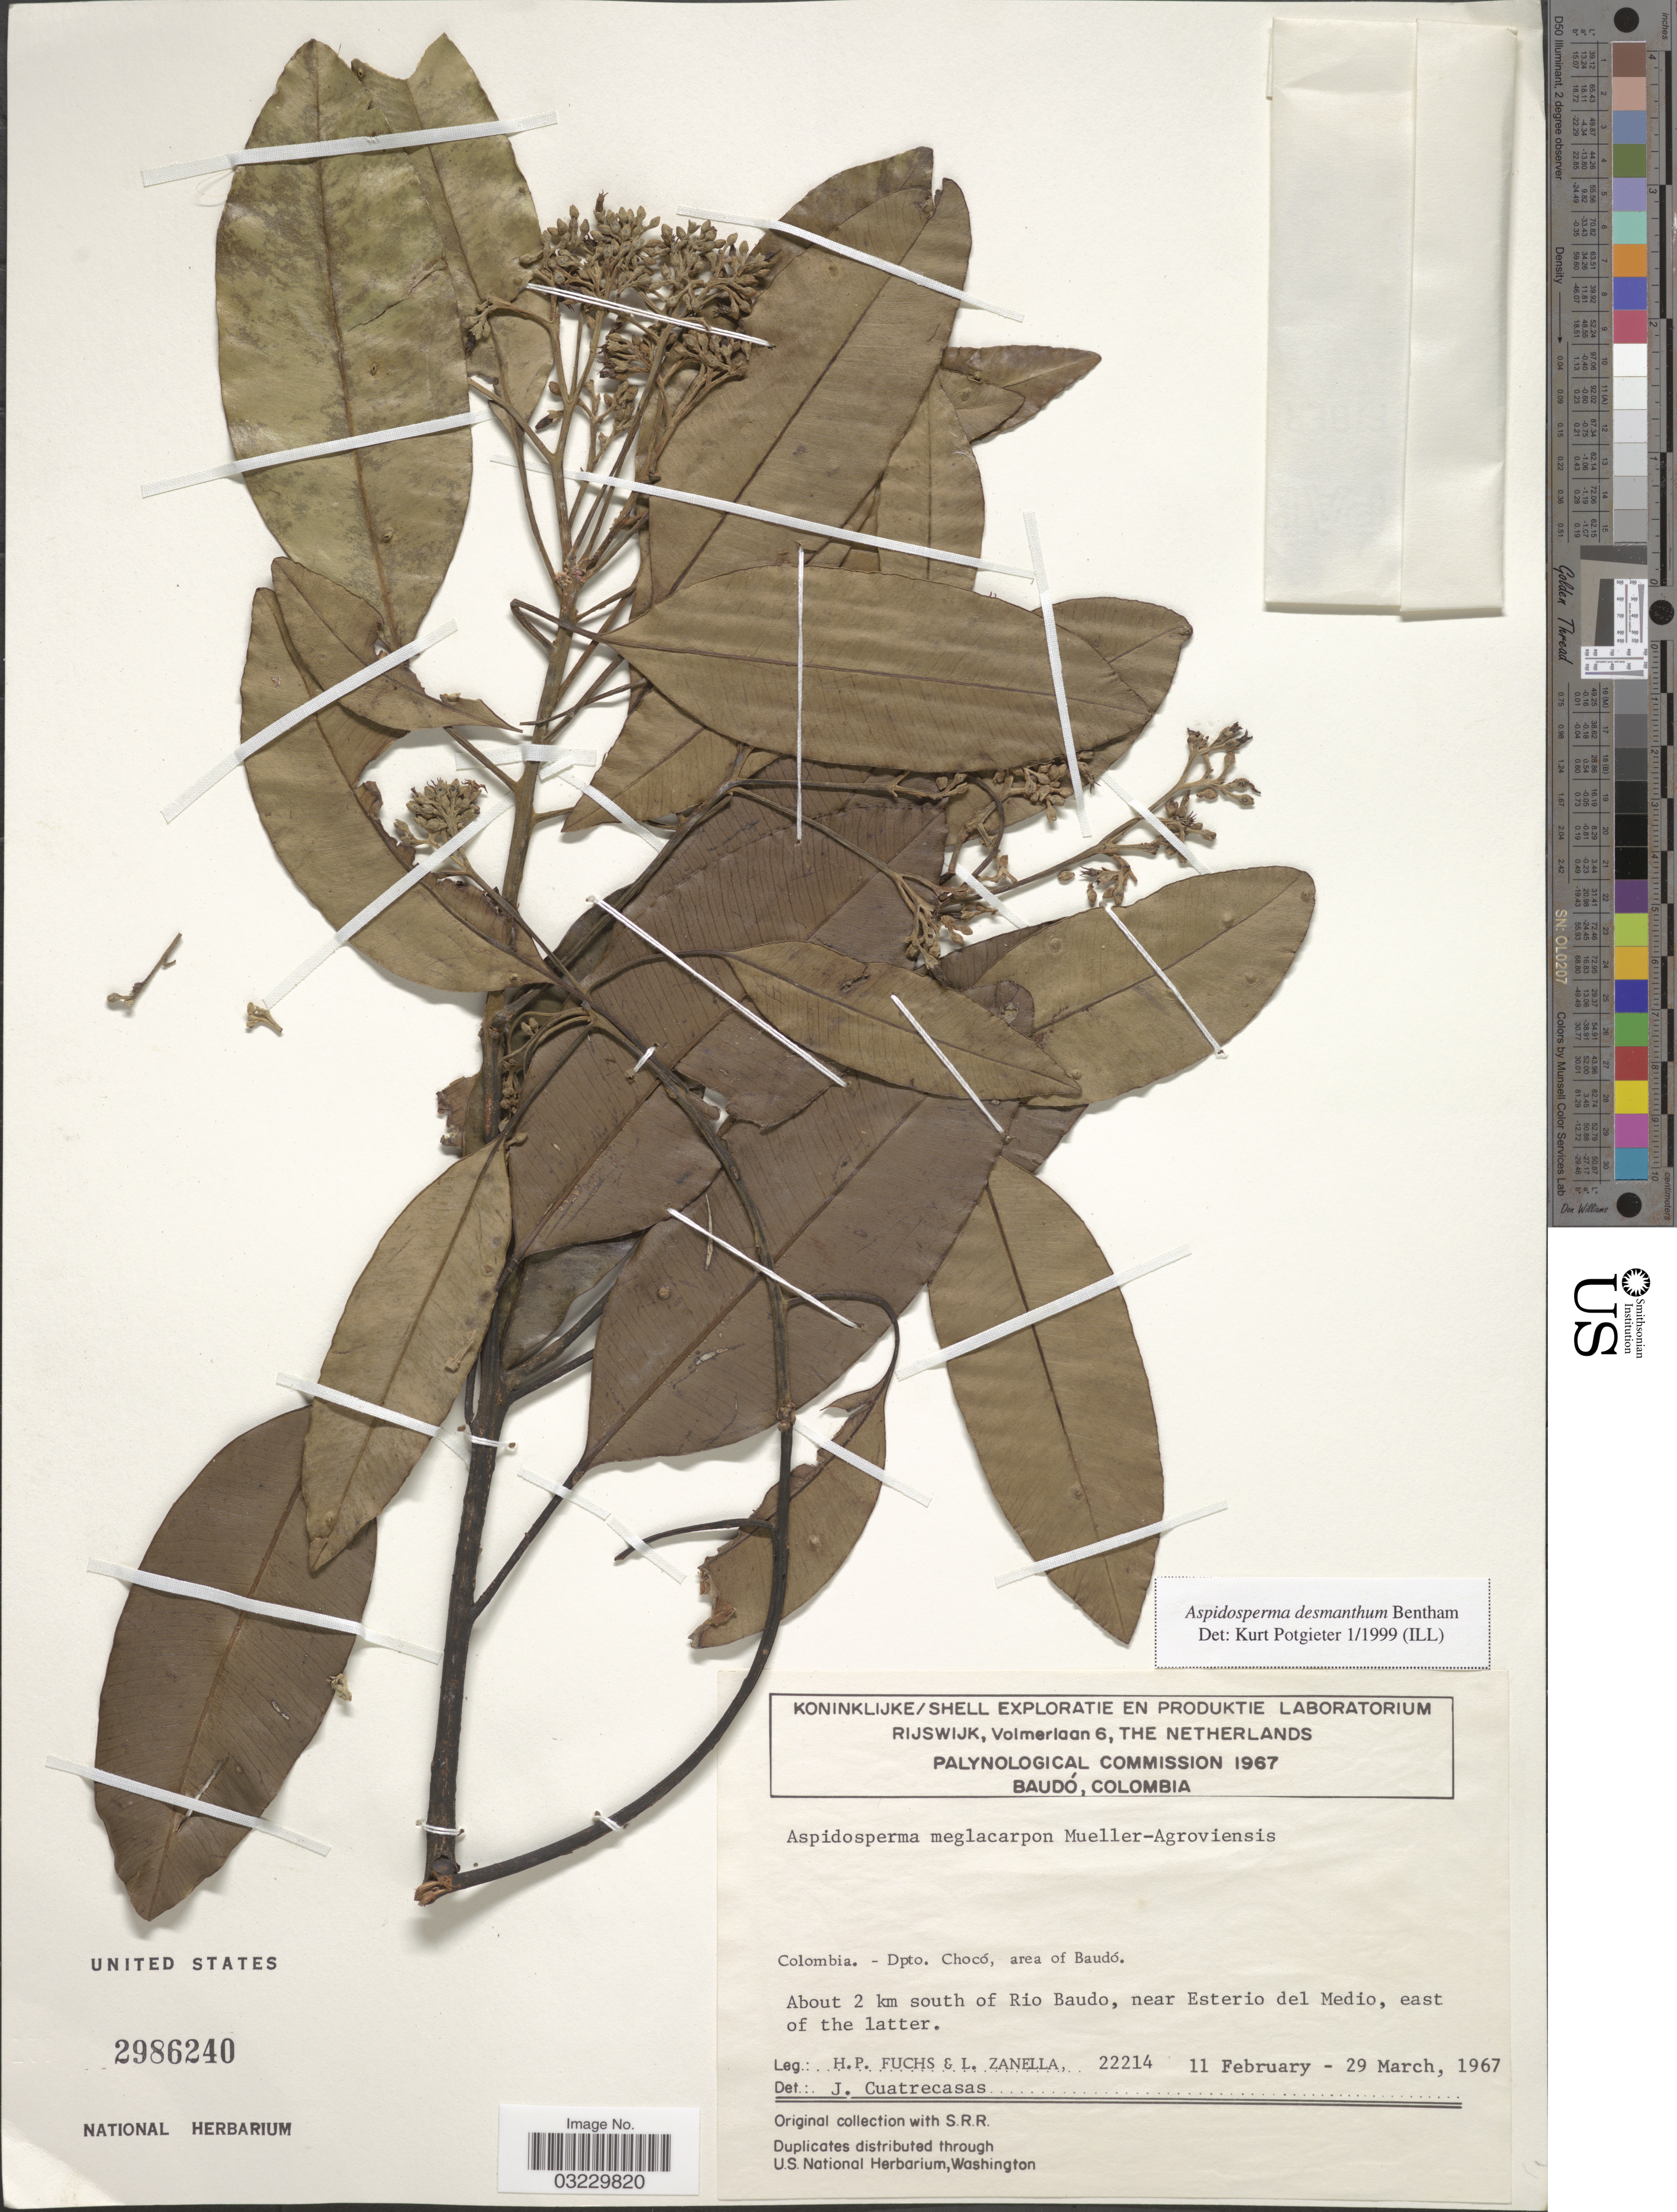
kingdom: Plantae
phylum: Tracheophyta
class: Magnoliopsida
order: Gentianales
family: Apocynaceae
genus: Aspidosperma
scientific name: Aspidosperma desmanthum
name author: Benth. ex Müll. Arg.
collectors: H. P. Fuchs & L. Zanella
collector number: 22214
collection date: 1967-02-11/1967-03-29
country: Colombia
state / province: Chocó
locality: Dpto. Chocó, area of Baudó. About 2 km south of Rio Baudo, near Esterio del Medio, east of the latter.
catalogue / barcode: US 2986240